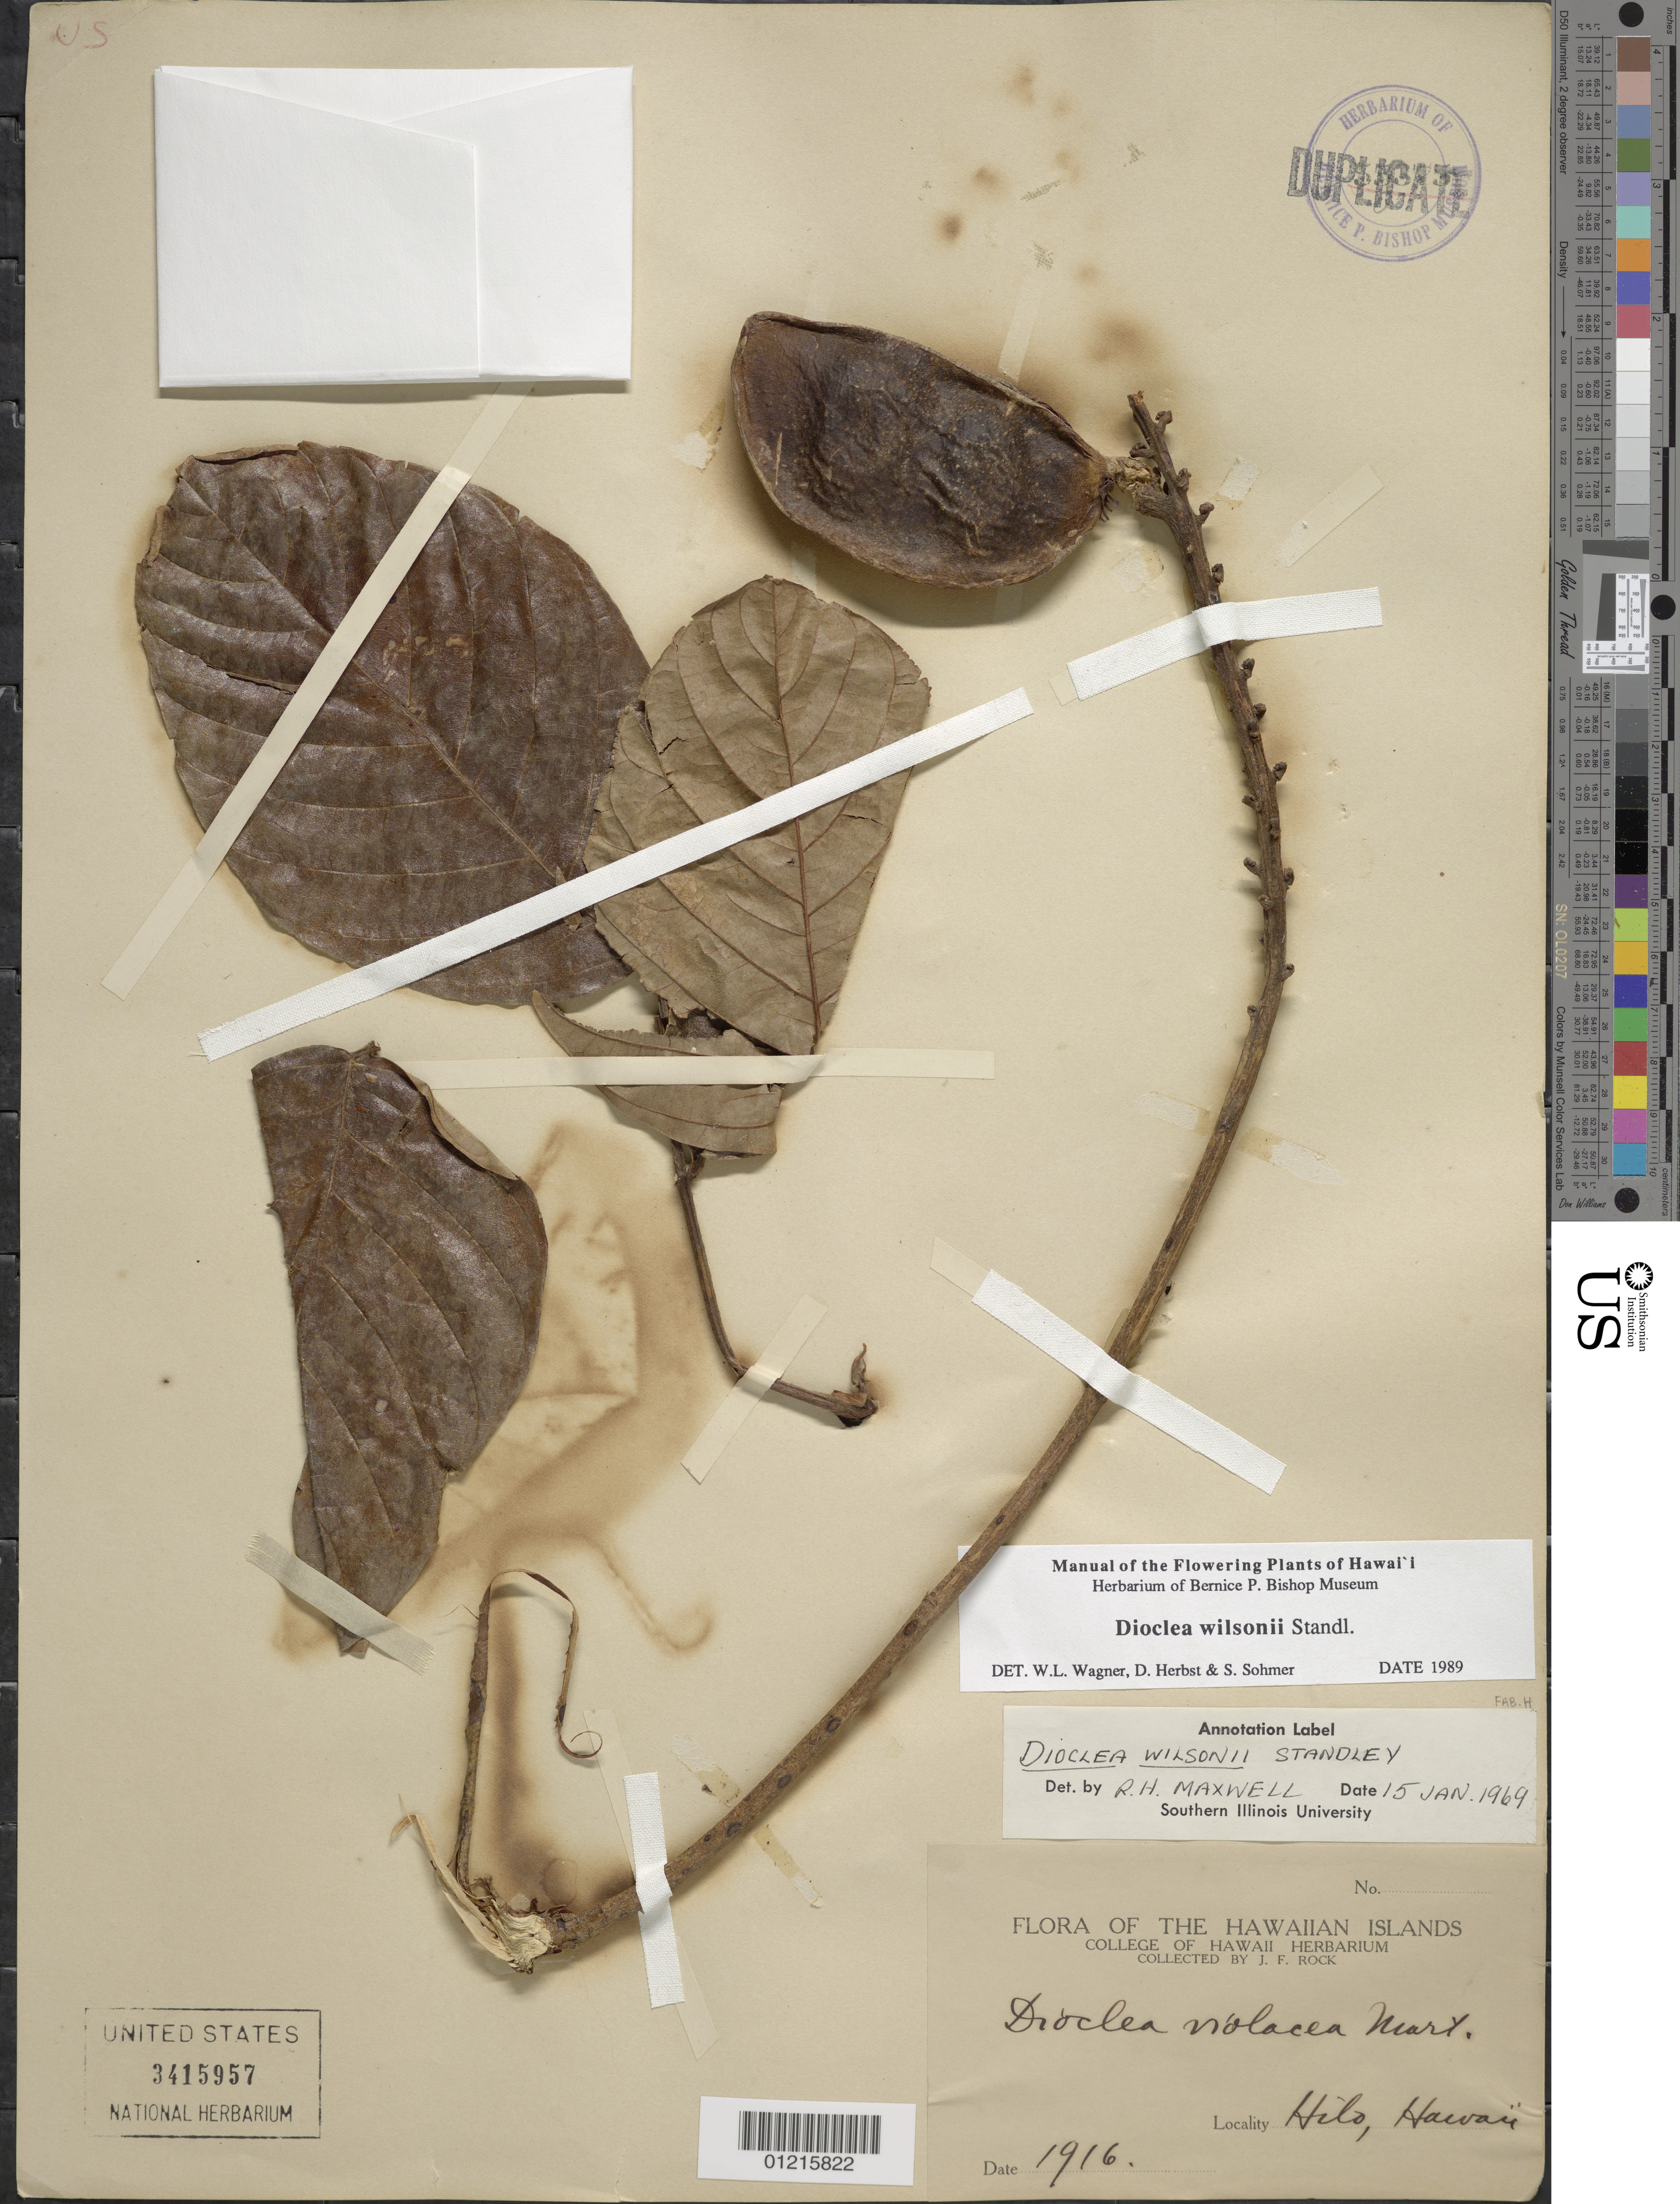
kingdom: Plantae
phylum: Tracheophyta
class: Magnoliopsida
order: Fabales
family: Fabaceae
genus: Macropsychanthus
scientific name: Macropsychanthus wilsonii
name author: (Standl.) L.P. Queiroz & Snak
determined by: Wagner, W. L., (BOT), Smithsonian Institution - National Museum of Natural History (UNITED STATES)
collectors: J. F. Rock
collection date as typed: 1916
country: United States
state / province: Hawaii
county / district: Hawaii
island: Hawaii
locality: Hilo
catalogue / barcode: US 3415957